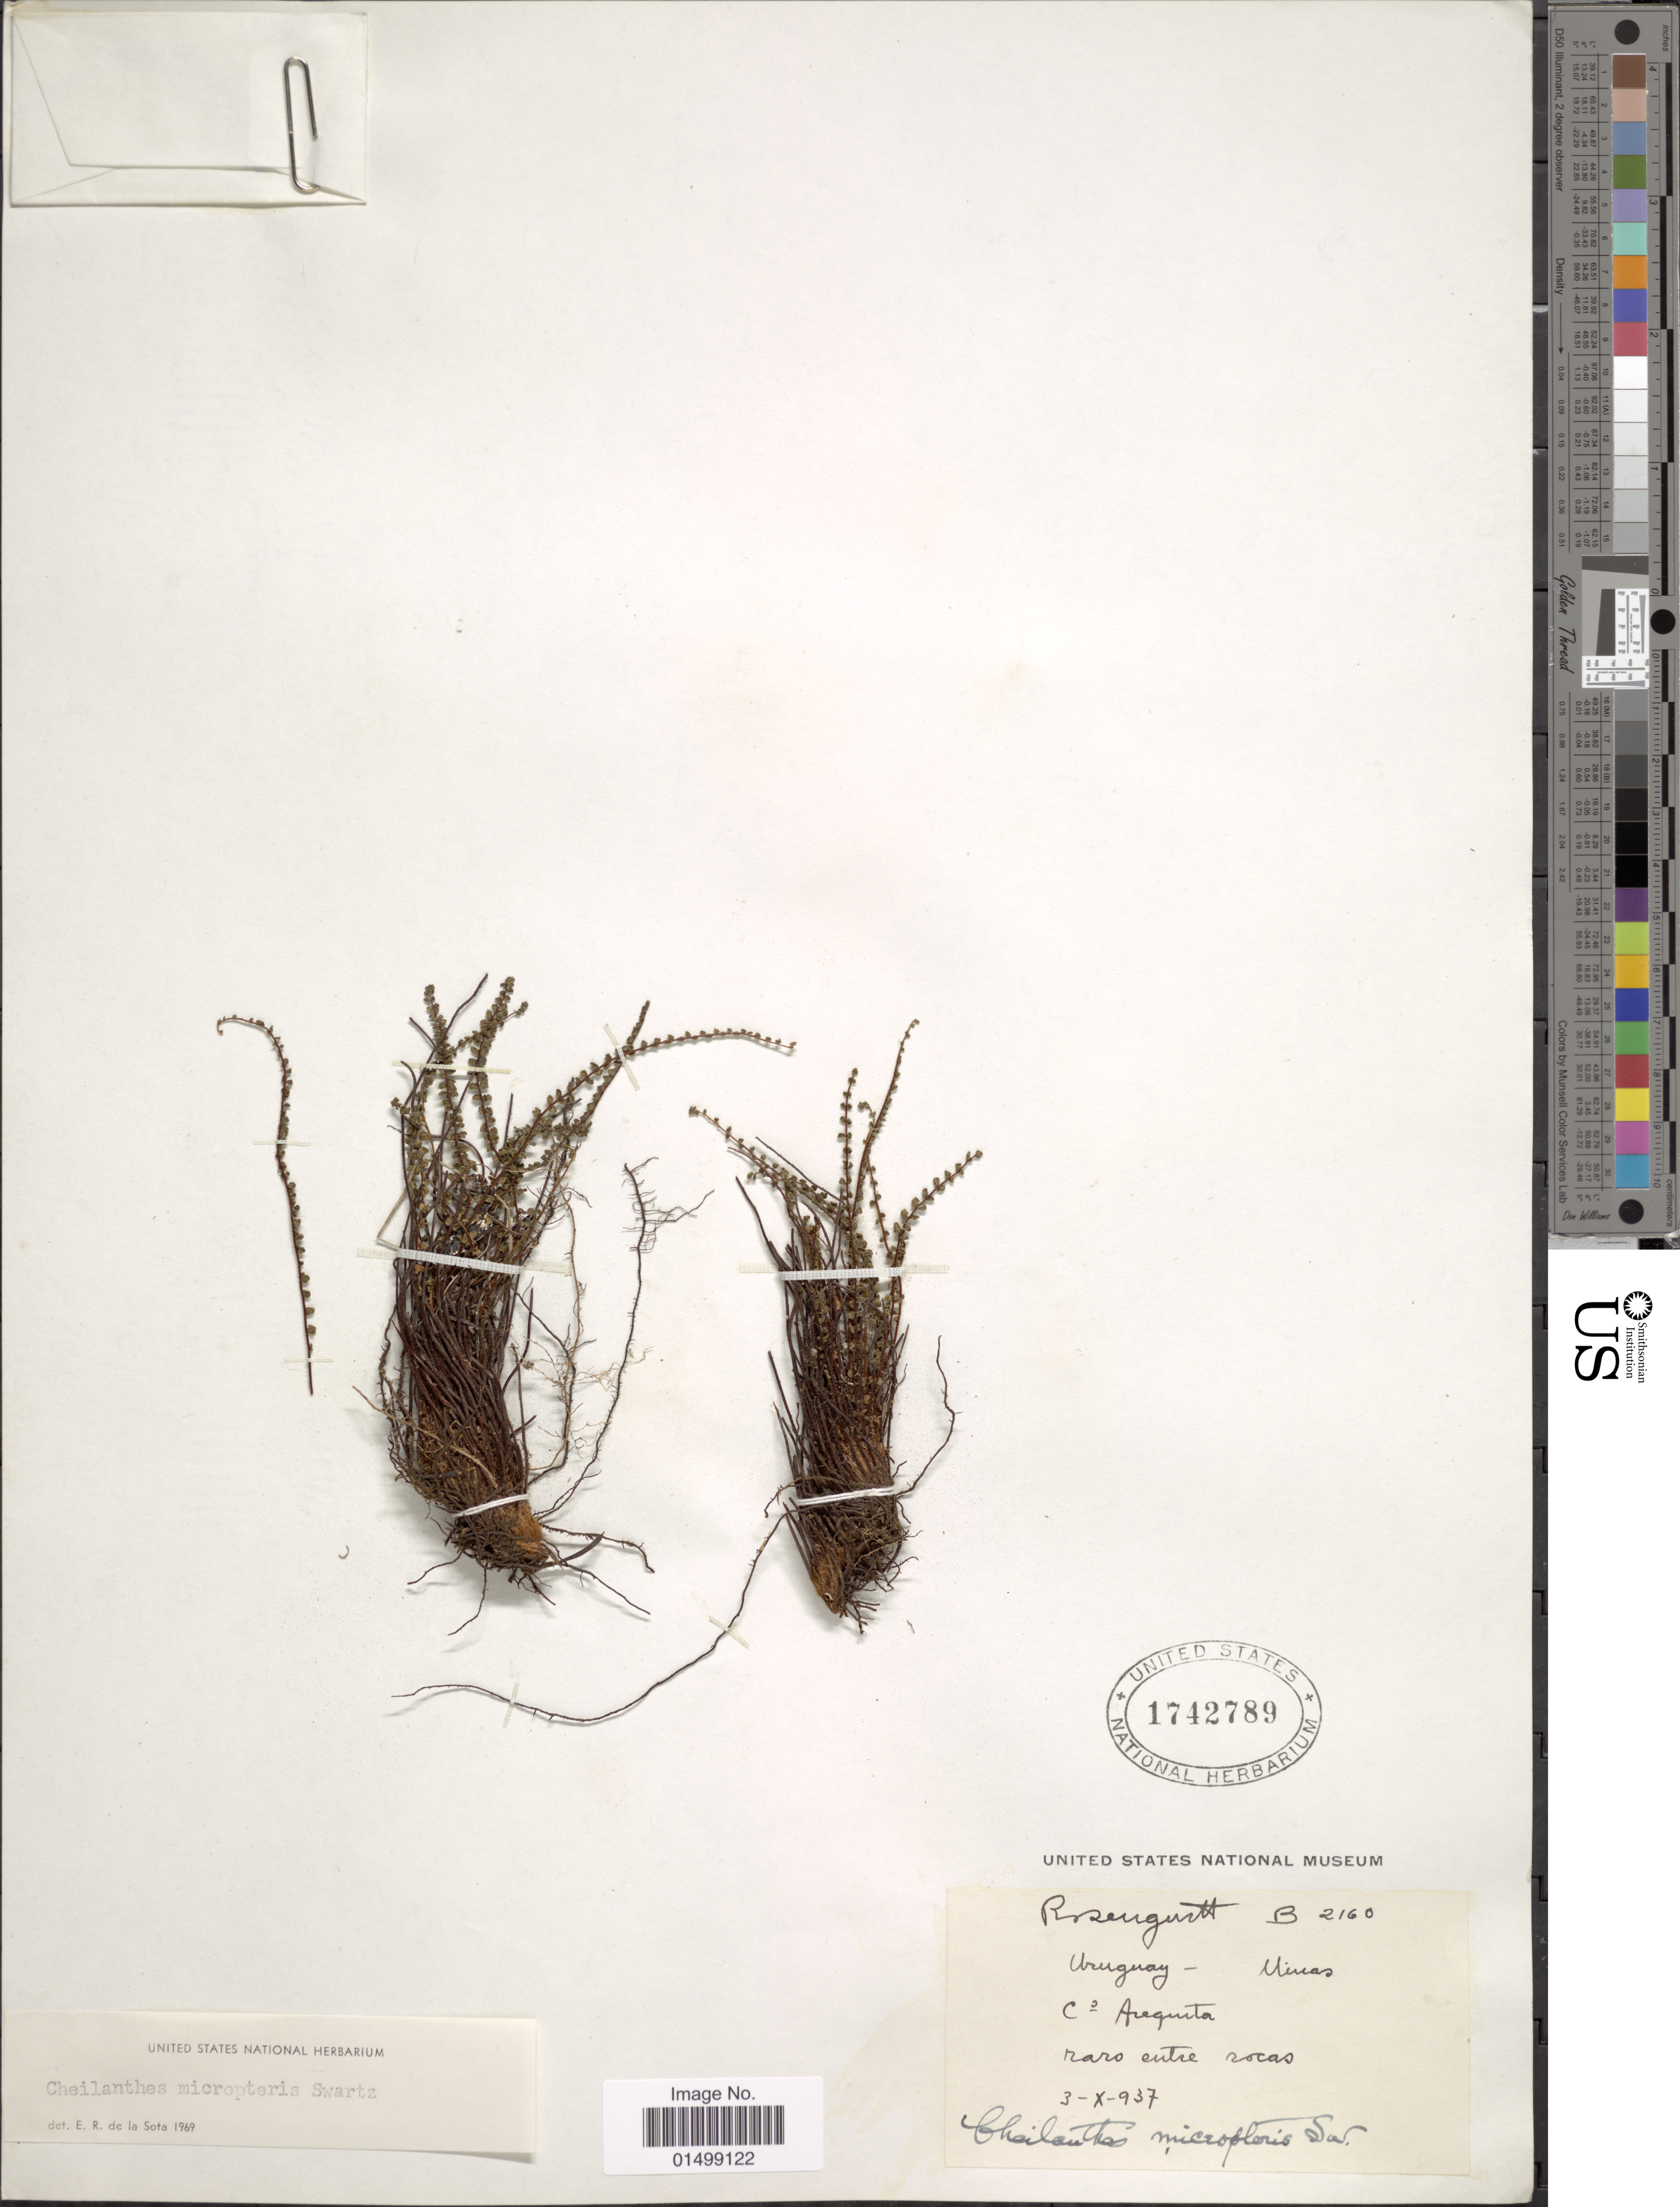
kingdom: Plantae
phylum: Tracheophyta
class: Polypodiopsida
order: Polypodiales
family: Pteridaceae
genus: Cheilanthes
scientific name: Cheilanthes micropteris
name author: Sw.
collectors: Rosengurtt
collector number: B 2160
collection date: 1937-10-03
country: Uruguay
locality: Minas, Arequita.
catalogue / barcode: US 1742789